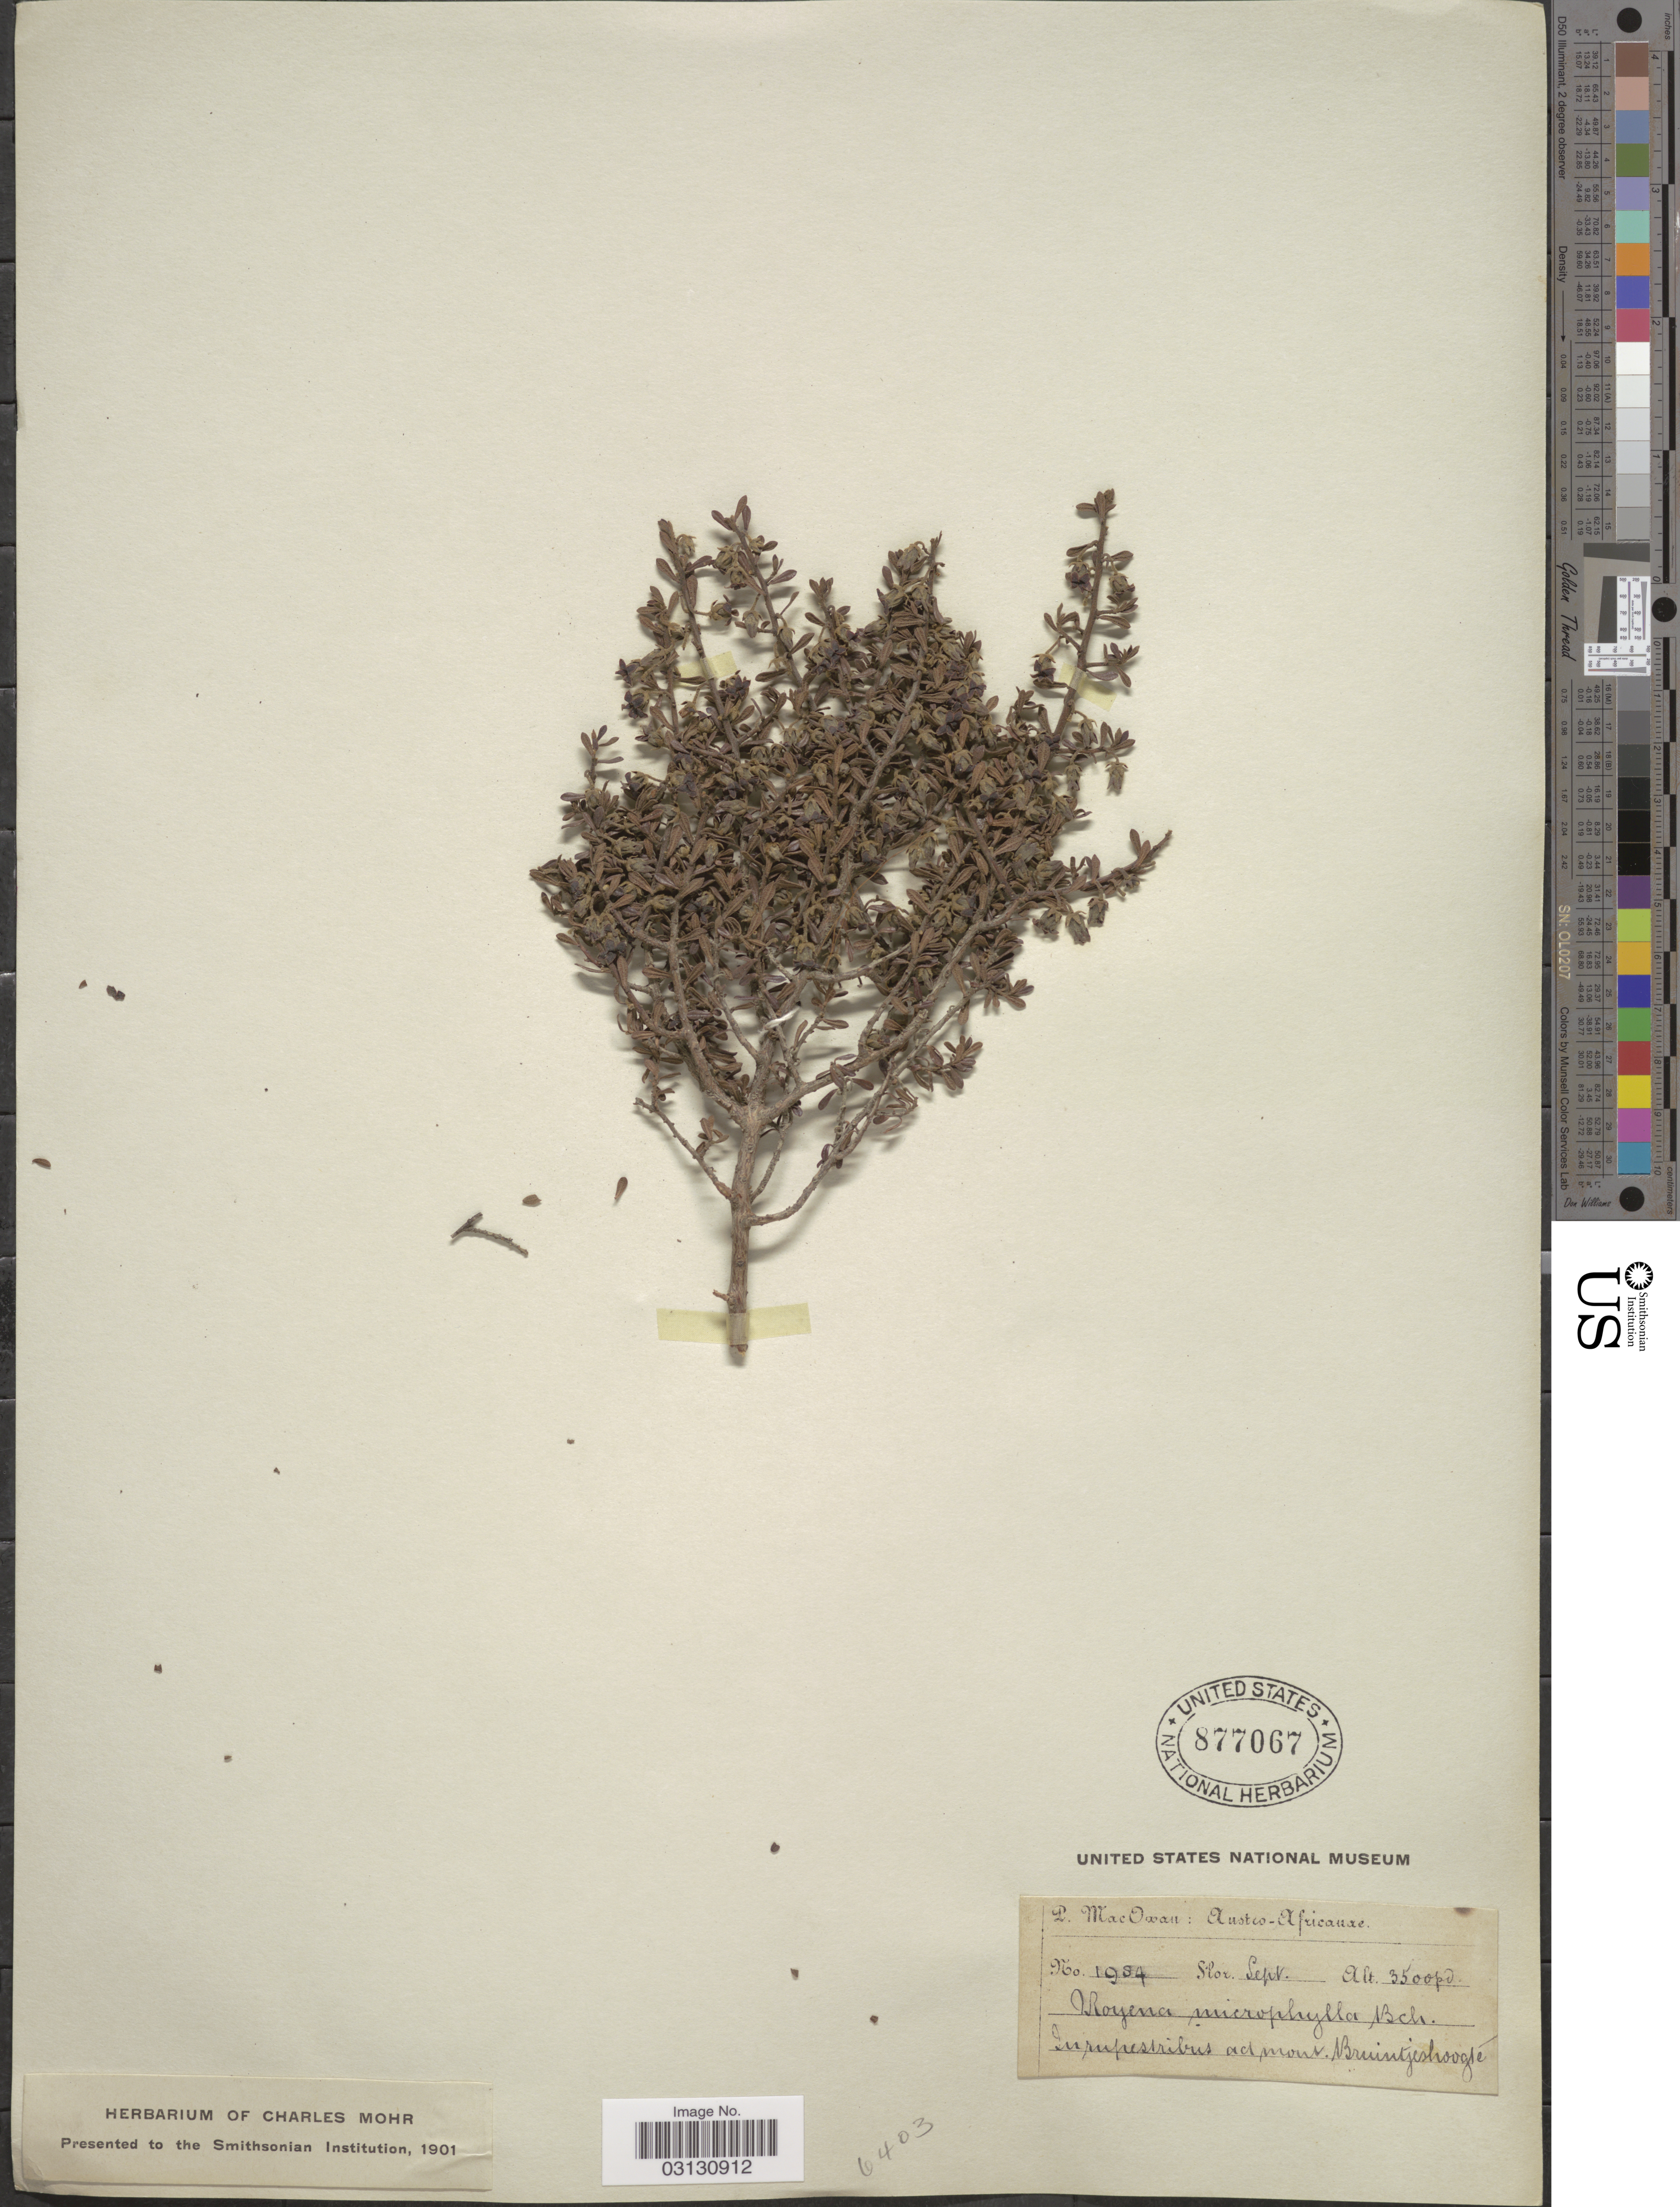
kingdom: Plantae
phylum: Tracheophyta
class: Magnoliopsida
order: Ericales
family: Ebenaceae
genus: Royena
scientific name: Royena microphylla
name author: Burch.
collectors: P. MacOwan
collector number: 1984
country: South Africa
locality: Austro-Africanae. in rupestribus ad mont. Bruintjeshoogte.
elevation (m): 1067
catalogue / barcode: US 877067